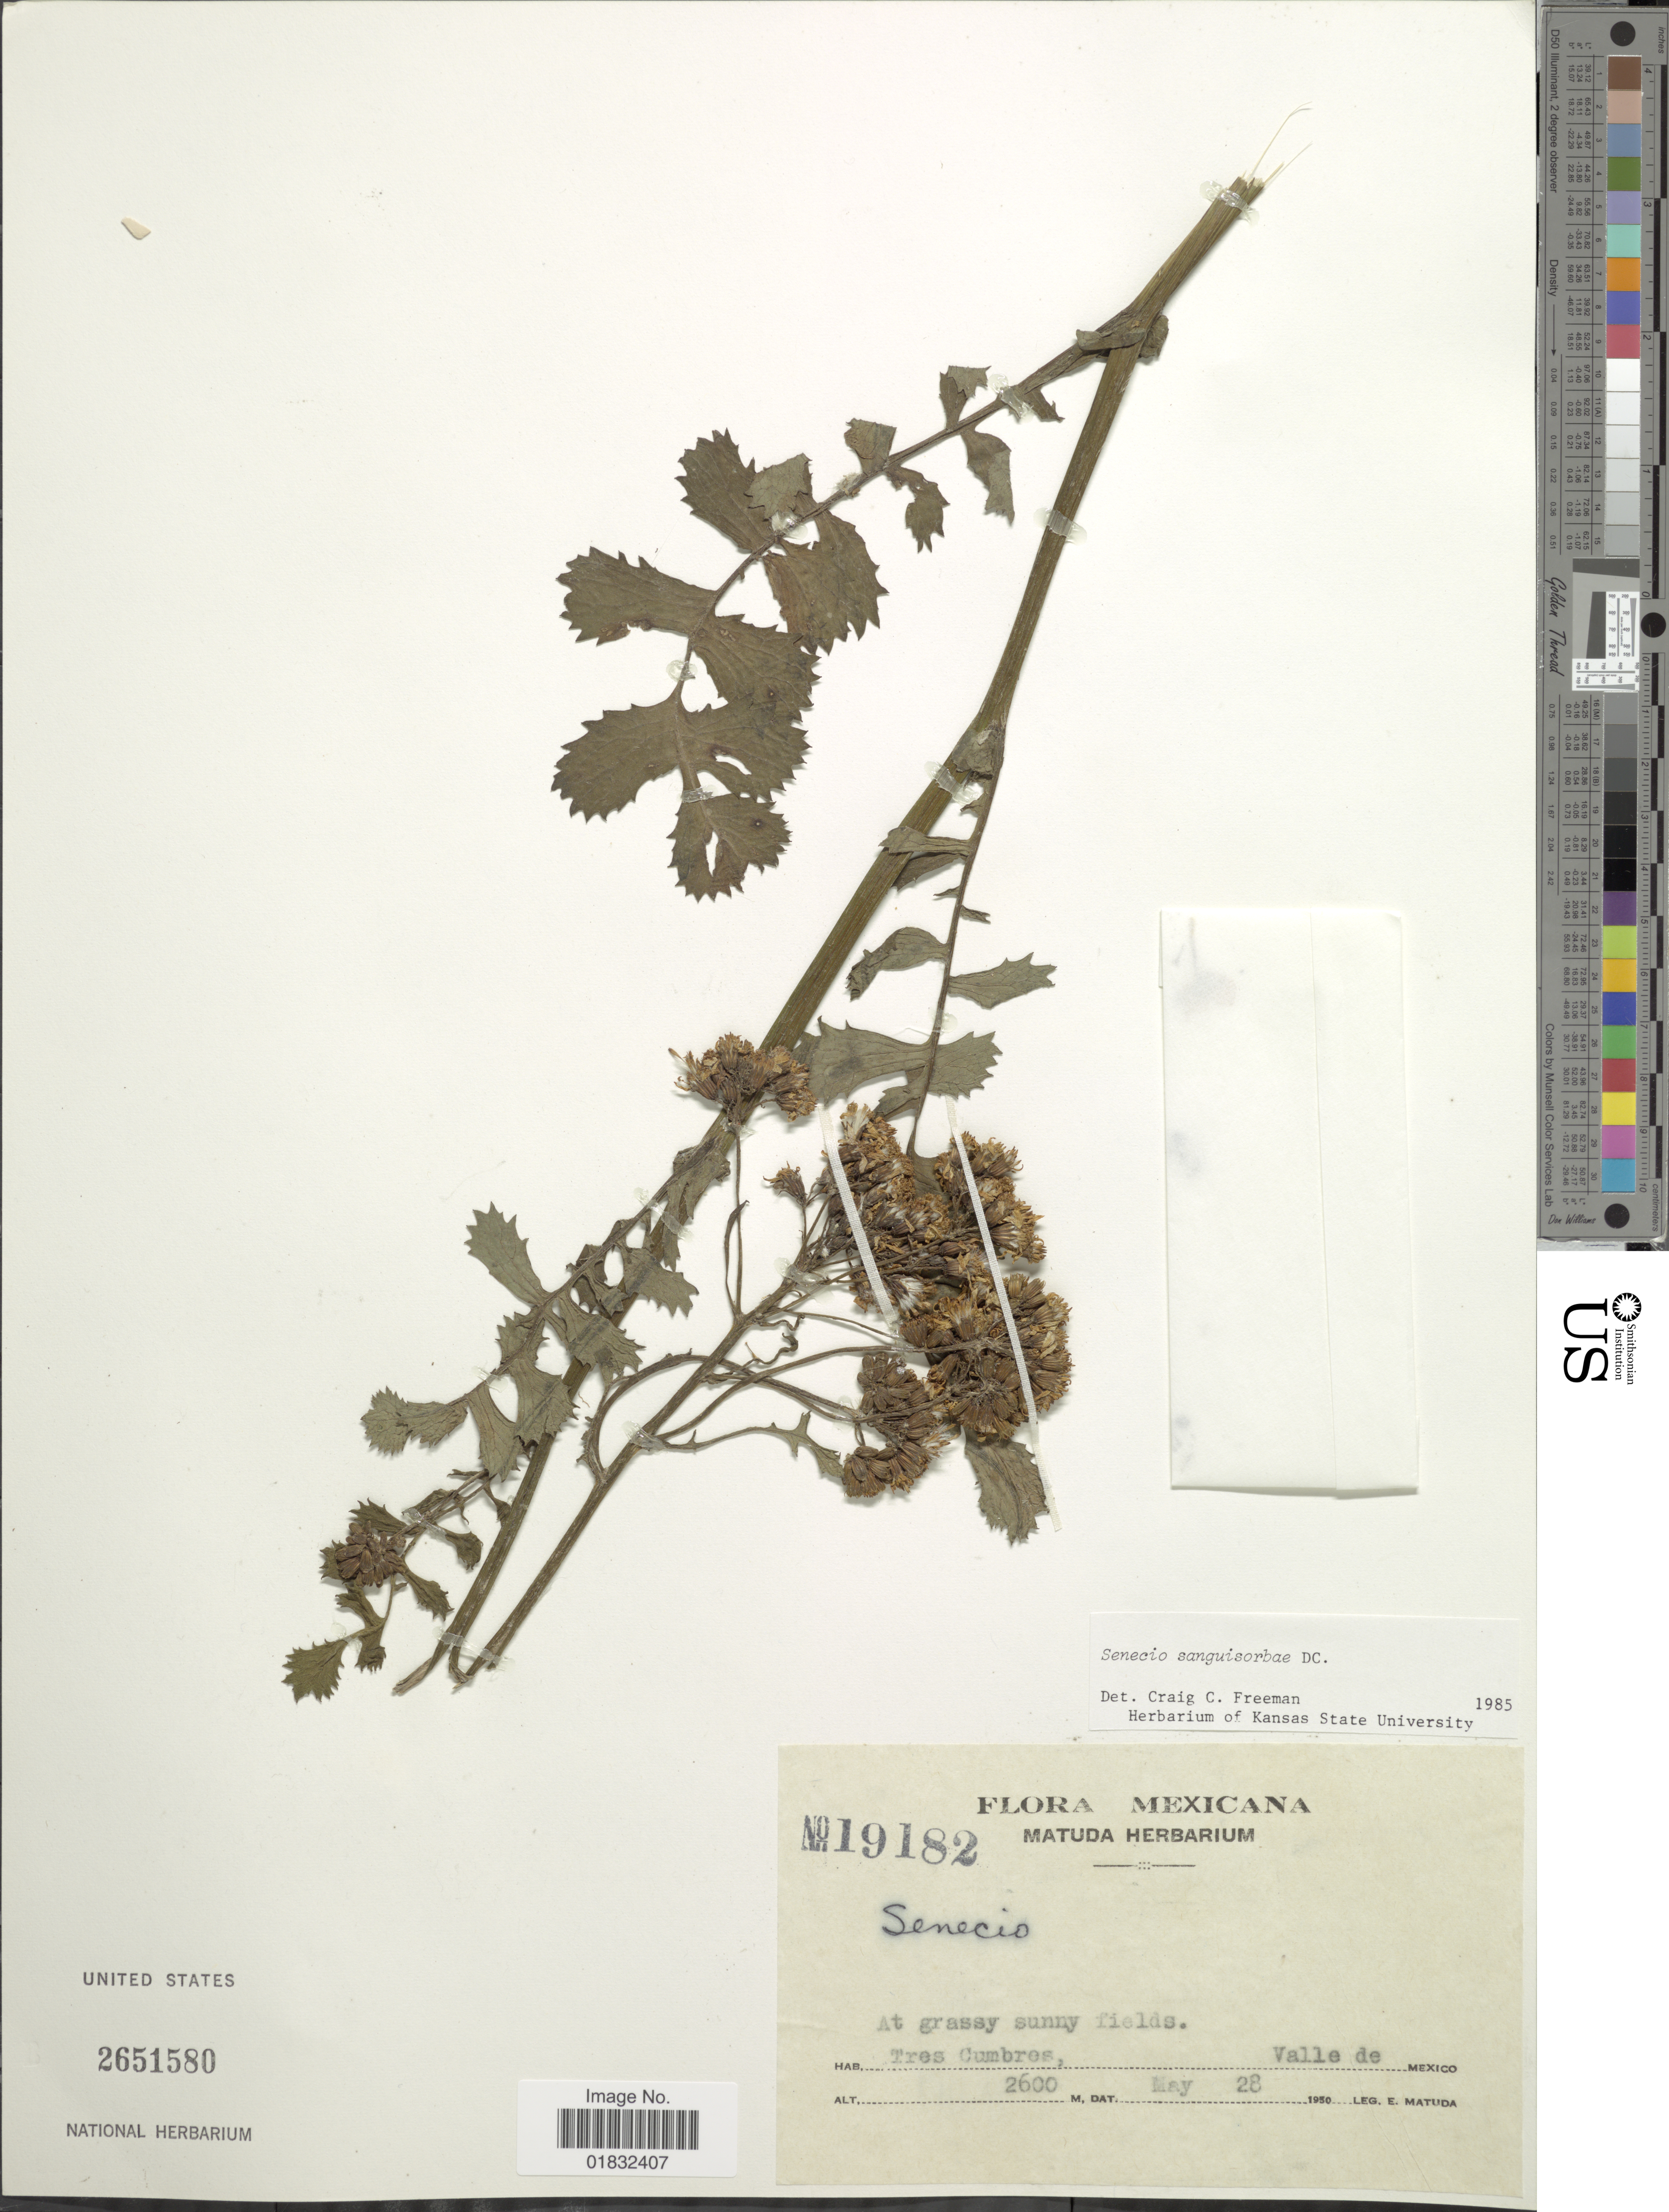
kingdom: Plantae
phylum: Tracheophyta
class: Magnoliopsida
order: Asterales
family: Asteraceae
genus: Packera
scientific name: Packera sanguisorboides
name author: (Rydb.) W.A. Weber & Á. Löve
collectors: E. Matuda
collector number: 19182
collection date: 1950-05-28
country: Mexico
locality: At grassy sunny fields. Tres Cumbres, Valle de Mexico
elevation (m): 2600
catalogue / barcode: US 2651580